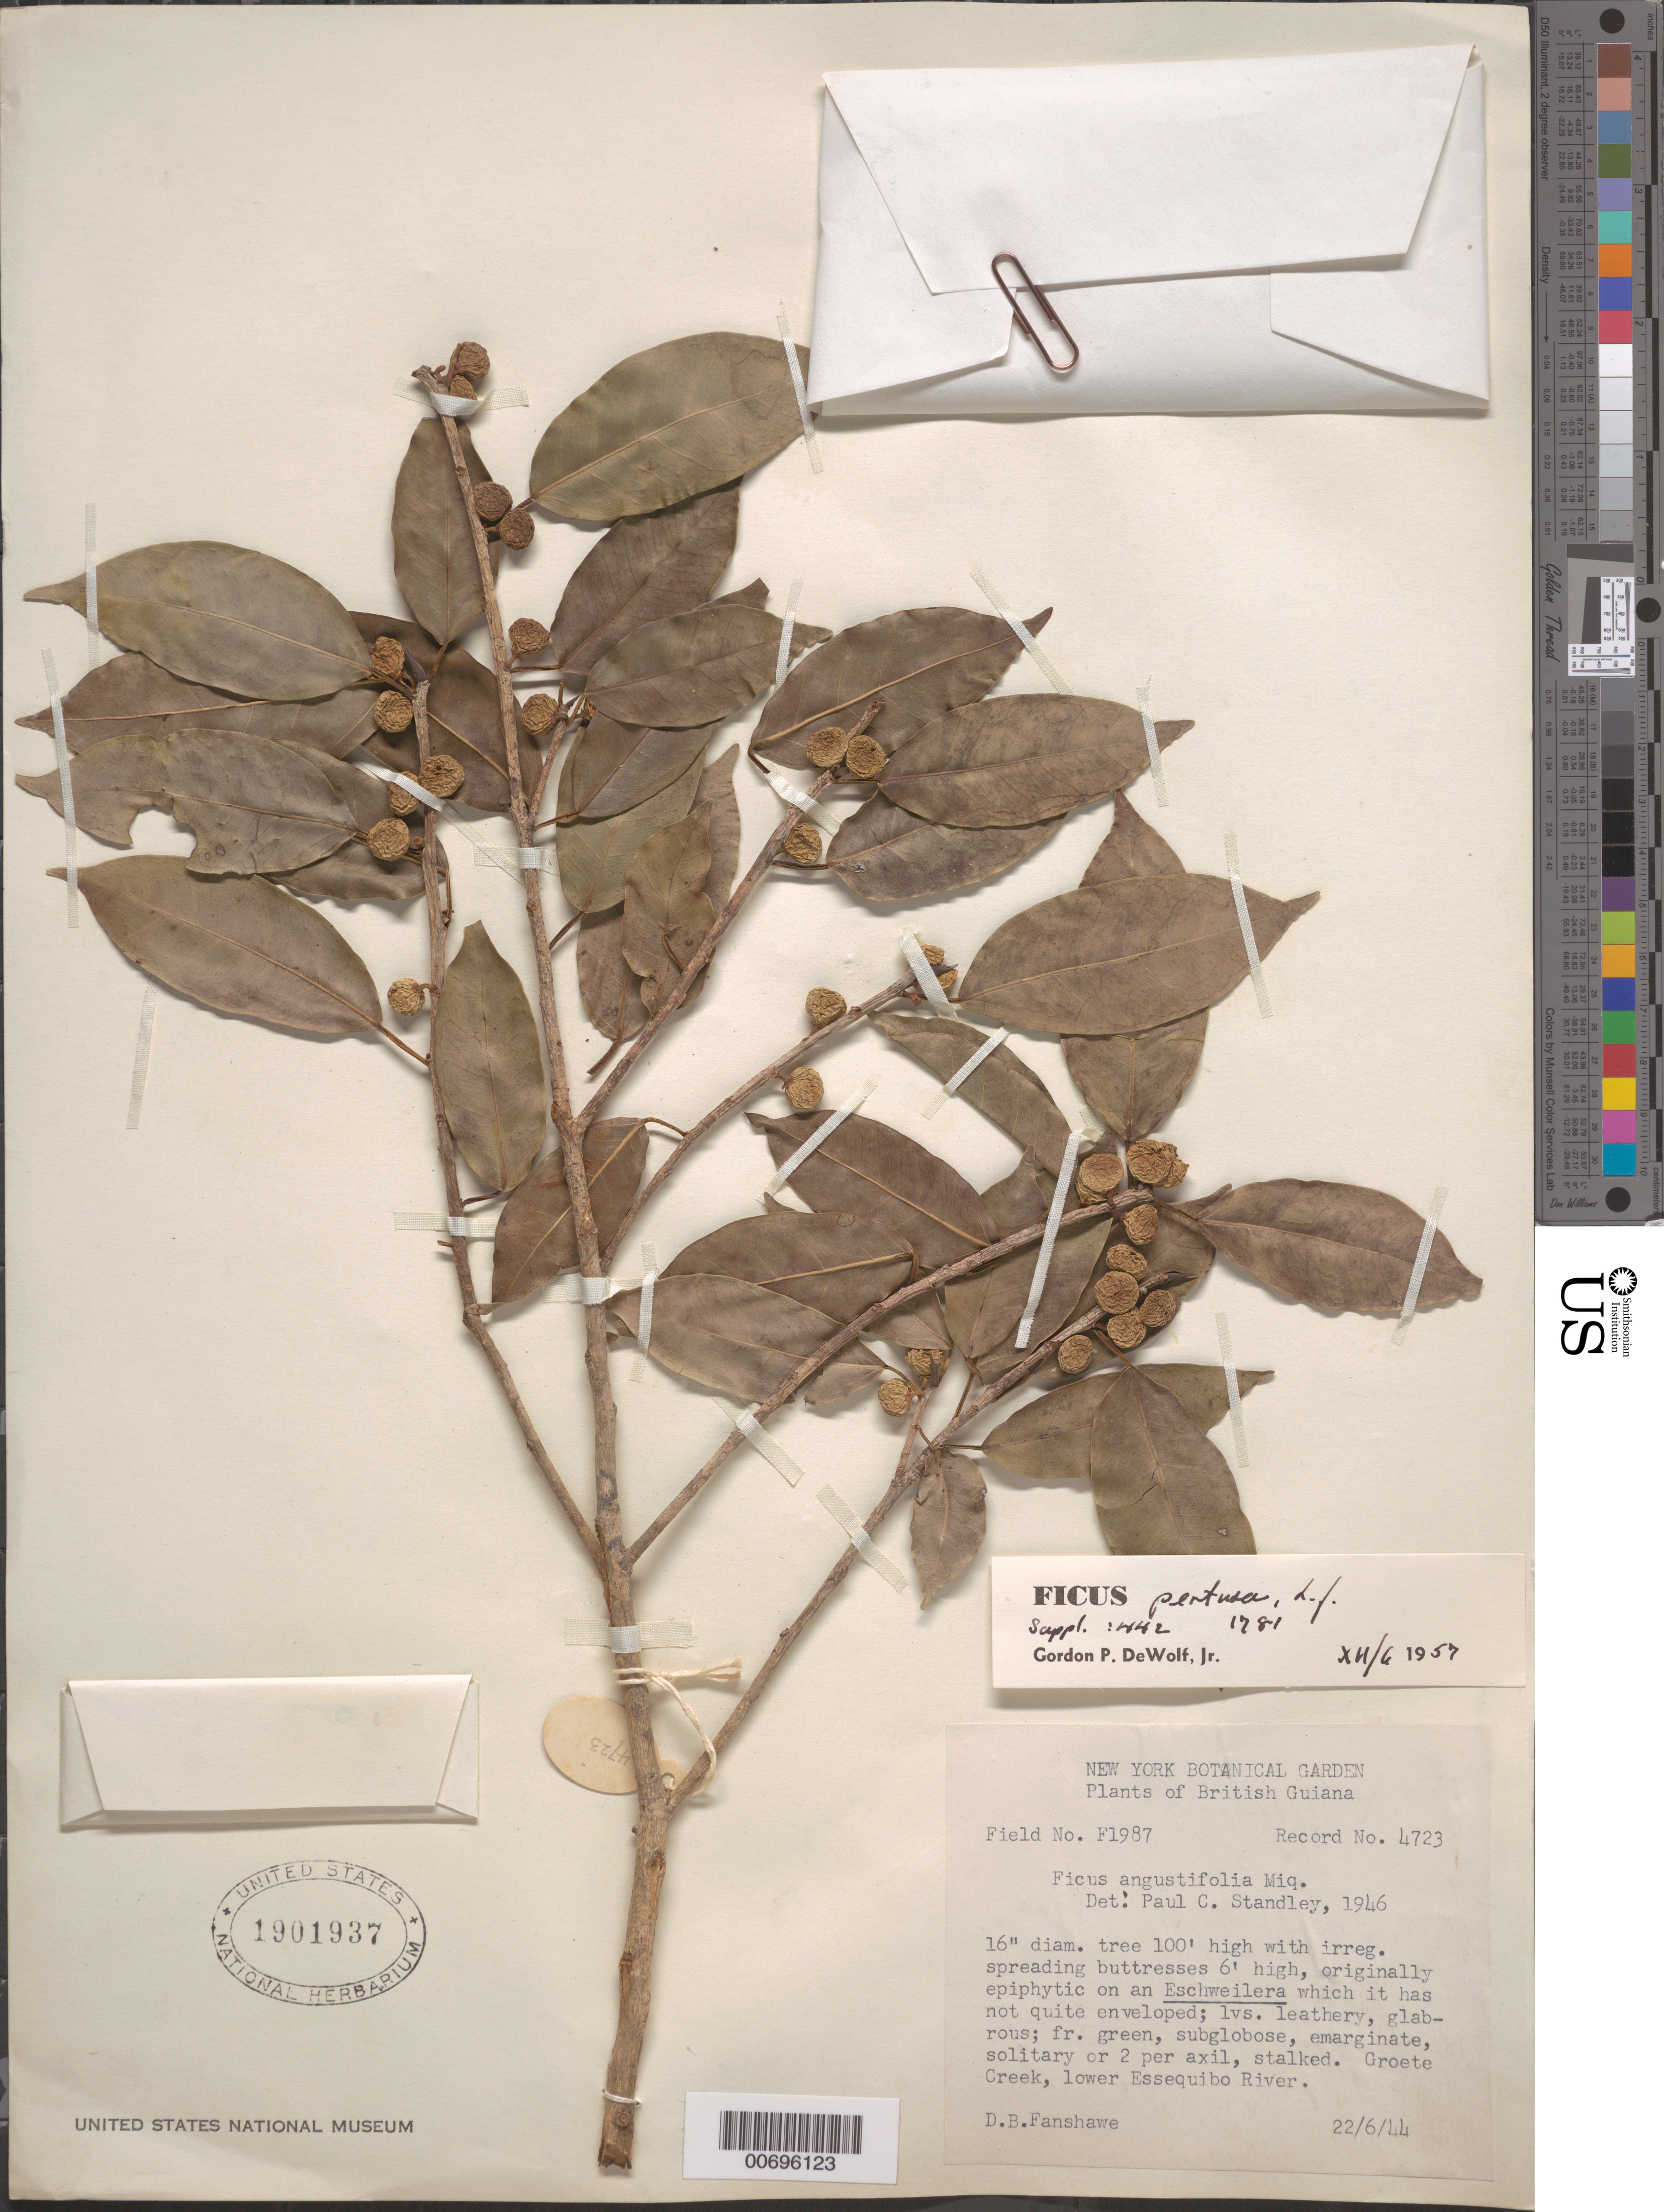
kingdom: Plantae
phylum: Tracheophyta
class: Magnoliopsida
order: Rosales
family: Moraceae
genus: Ficus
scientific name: Ficus pertusa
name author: L. f.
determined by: DeWolf, Gordon Parker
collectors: D. B. Fanshawe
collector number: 4723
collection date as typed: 22-Jun-44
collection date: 1944-06-22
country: Guyana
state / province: Essequibo Isl-W. Demerara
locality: Lower Essequibo R., Groete Creek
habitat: On Eschweilera which it has not quite enveloped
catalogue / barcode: US 1901937